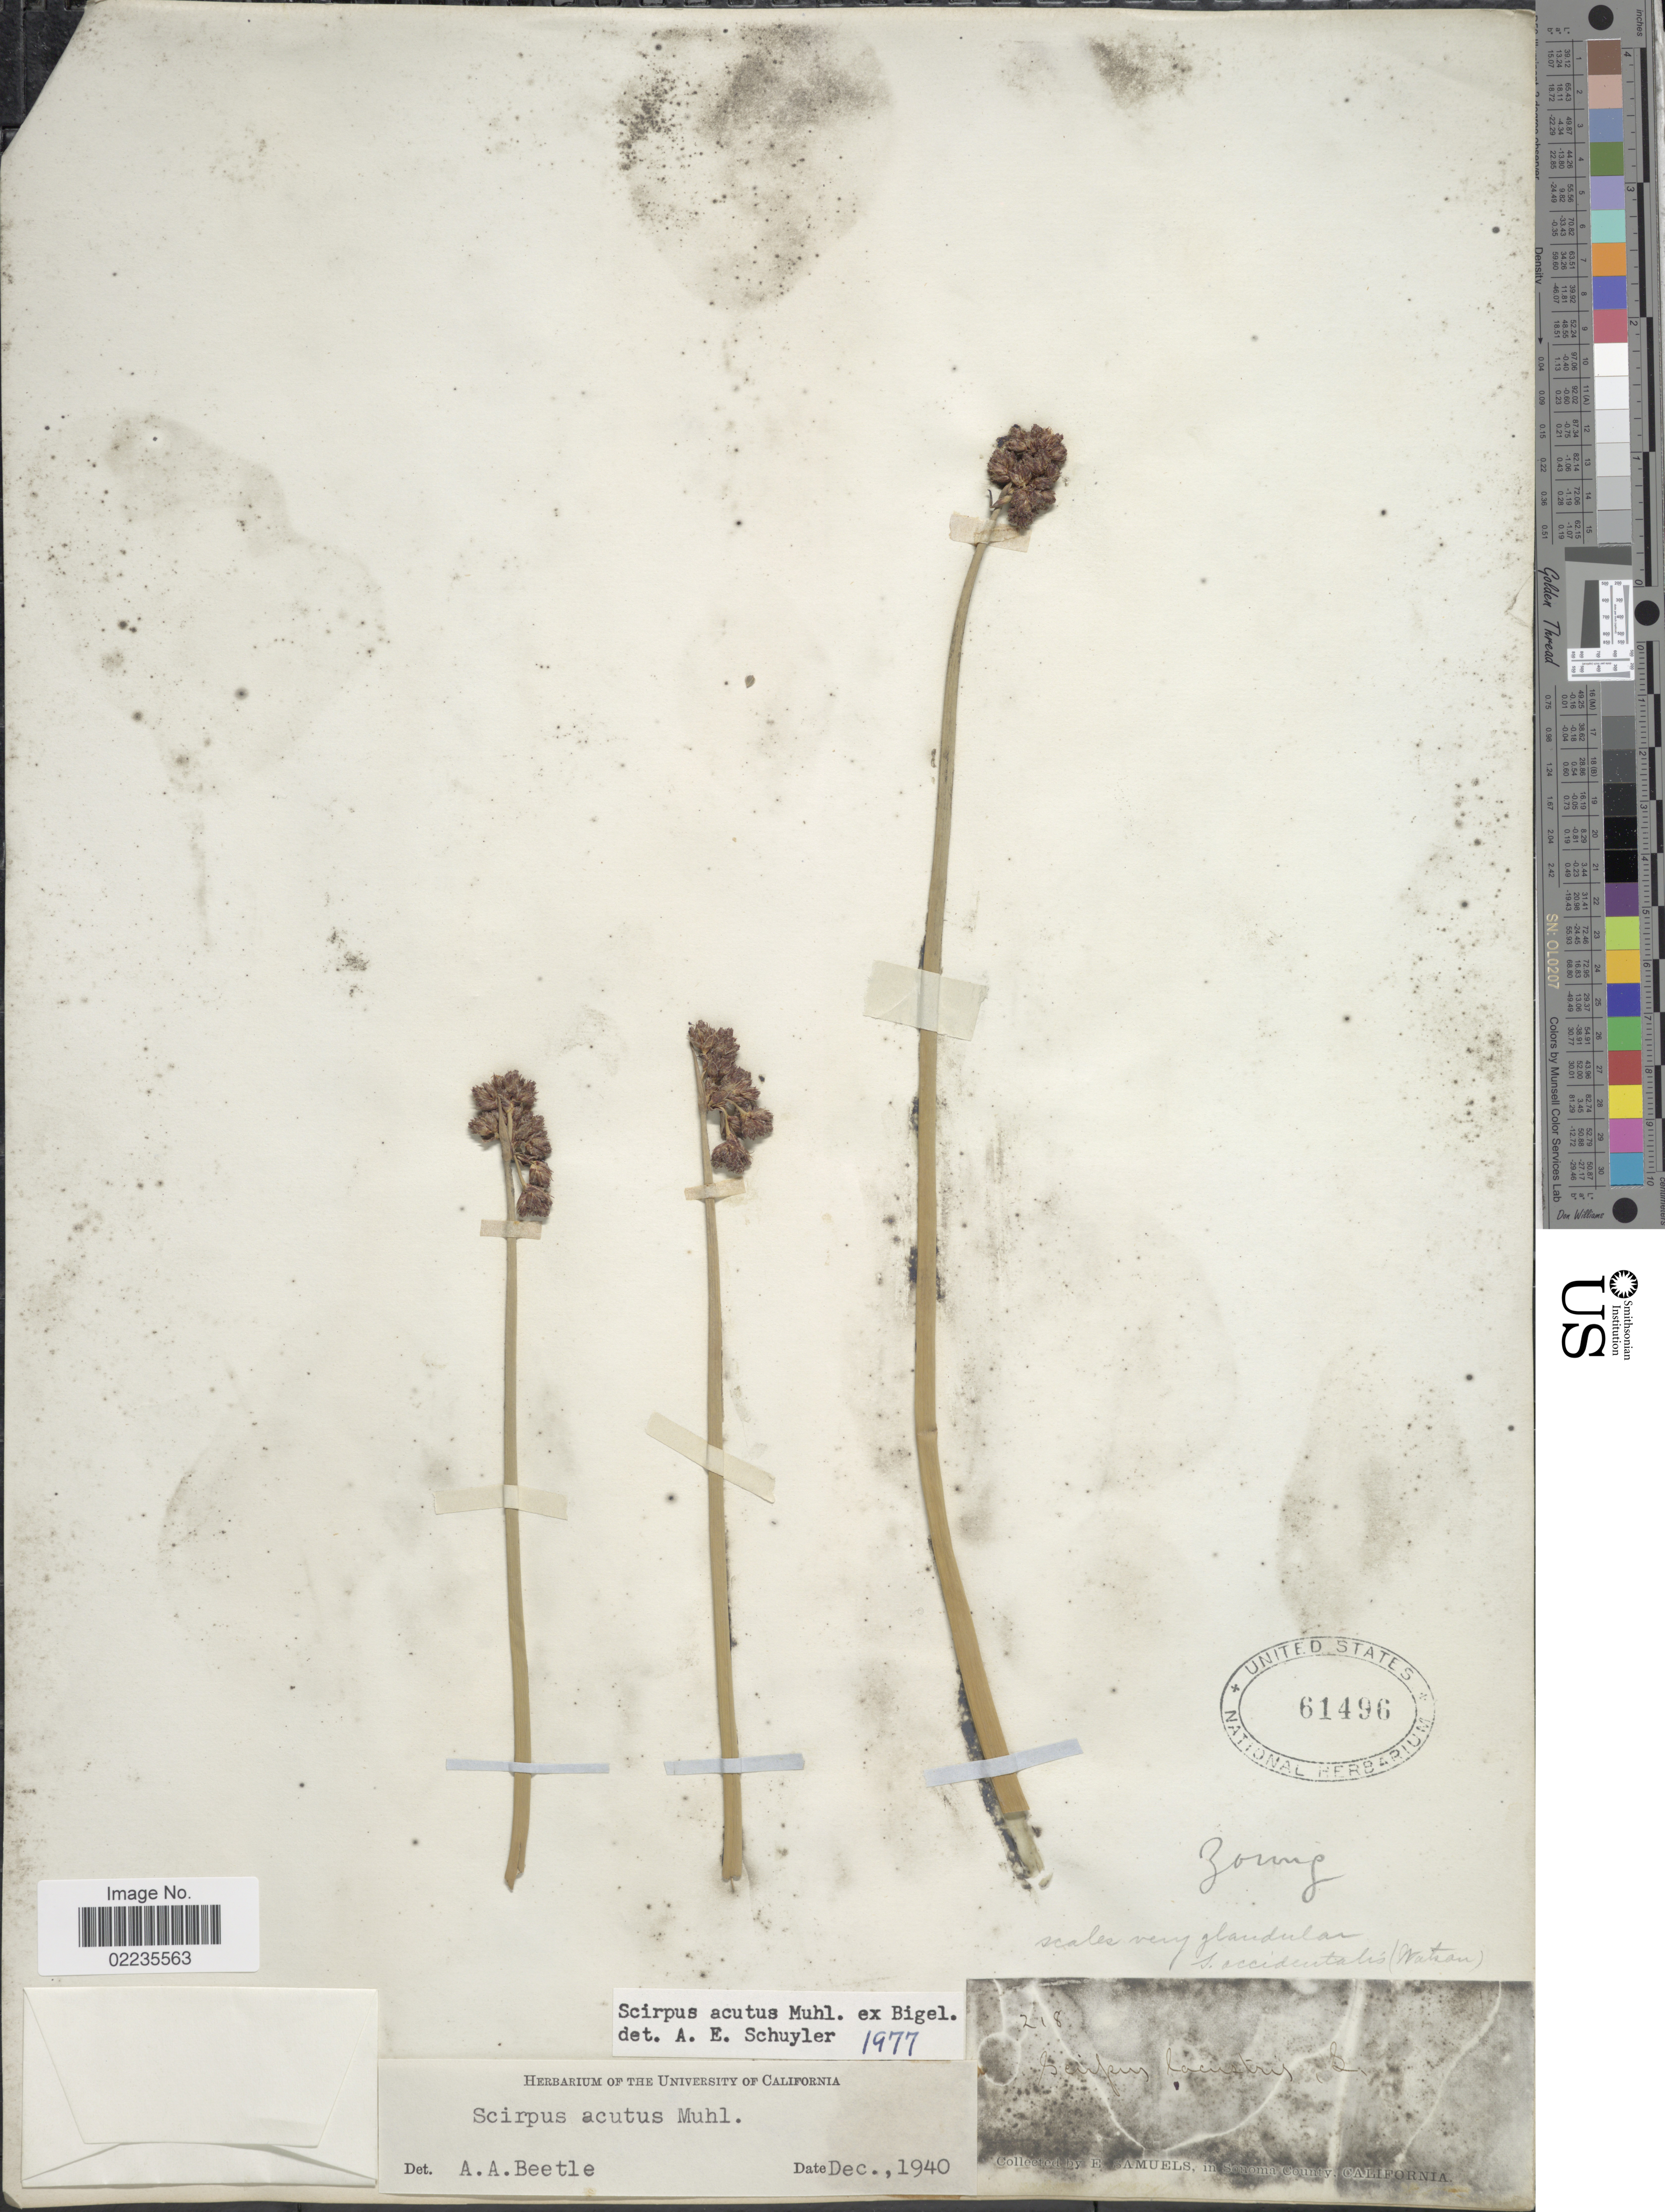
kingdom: Plantae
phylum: Tracheophyta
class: Liliopsida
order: Poales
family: Cyperaceae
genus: Schoenoplectus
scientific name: Schoenoplectus acutus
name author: (Muhl. ex Bigelow) Á. Löve & D. Löve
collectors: E. Samuels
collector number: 218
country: United States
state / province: California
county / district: Sonoma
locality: In Sonoma County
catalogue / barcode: US 61496